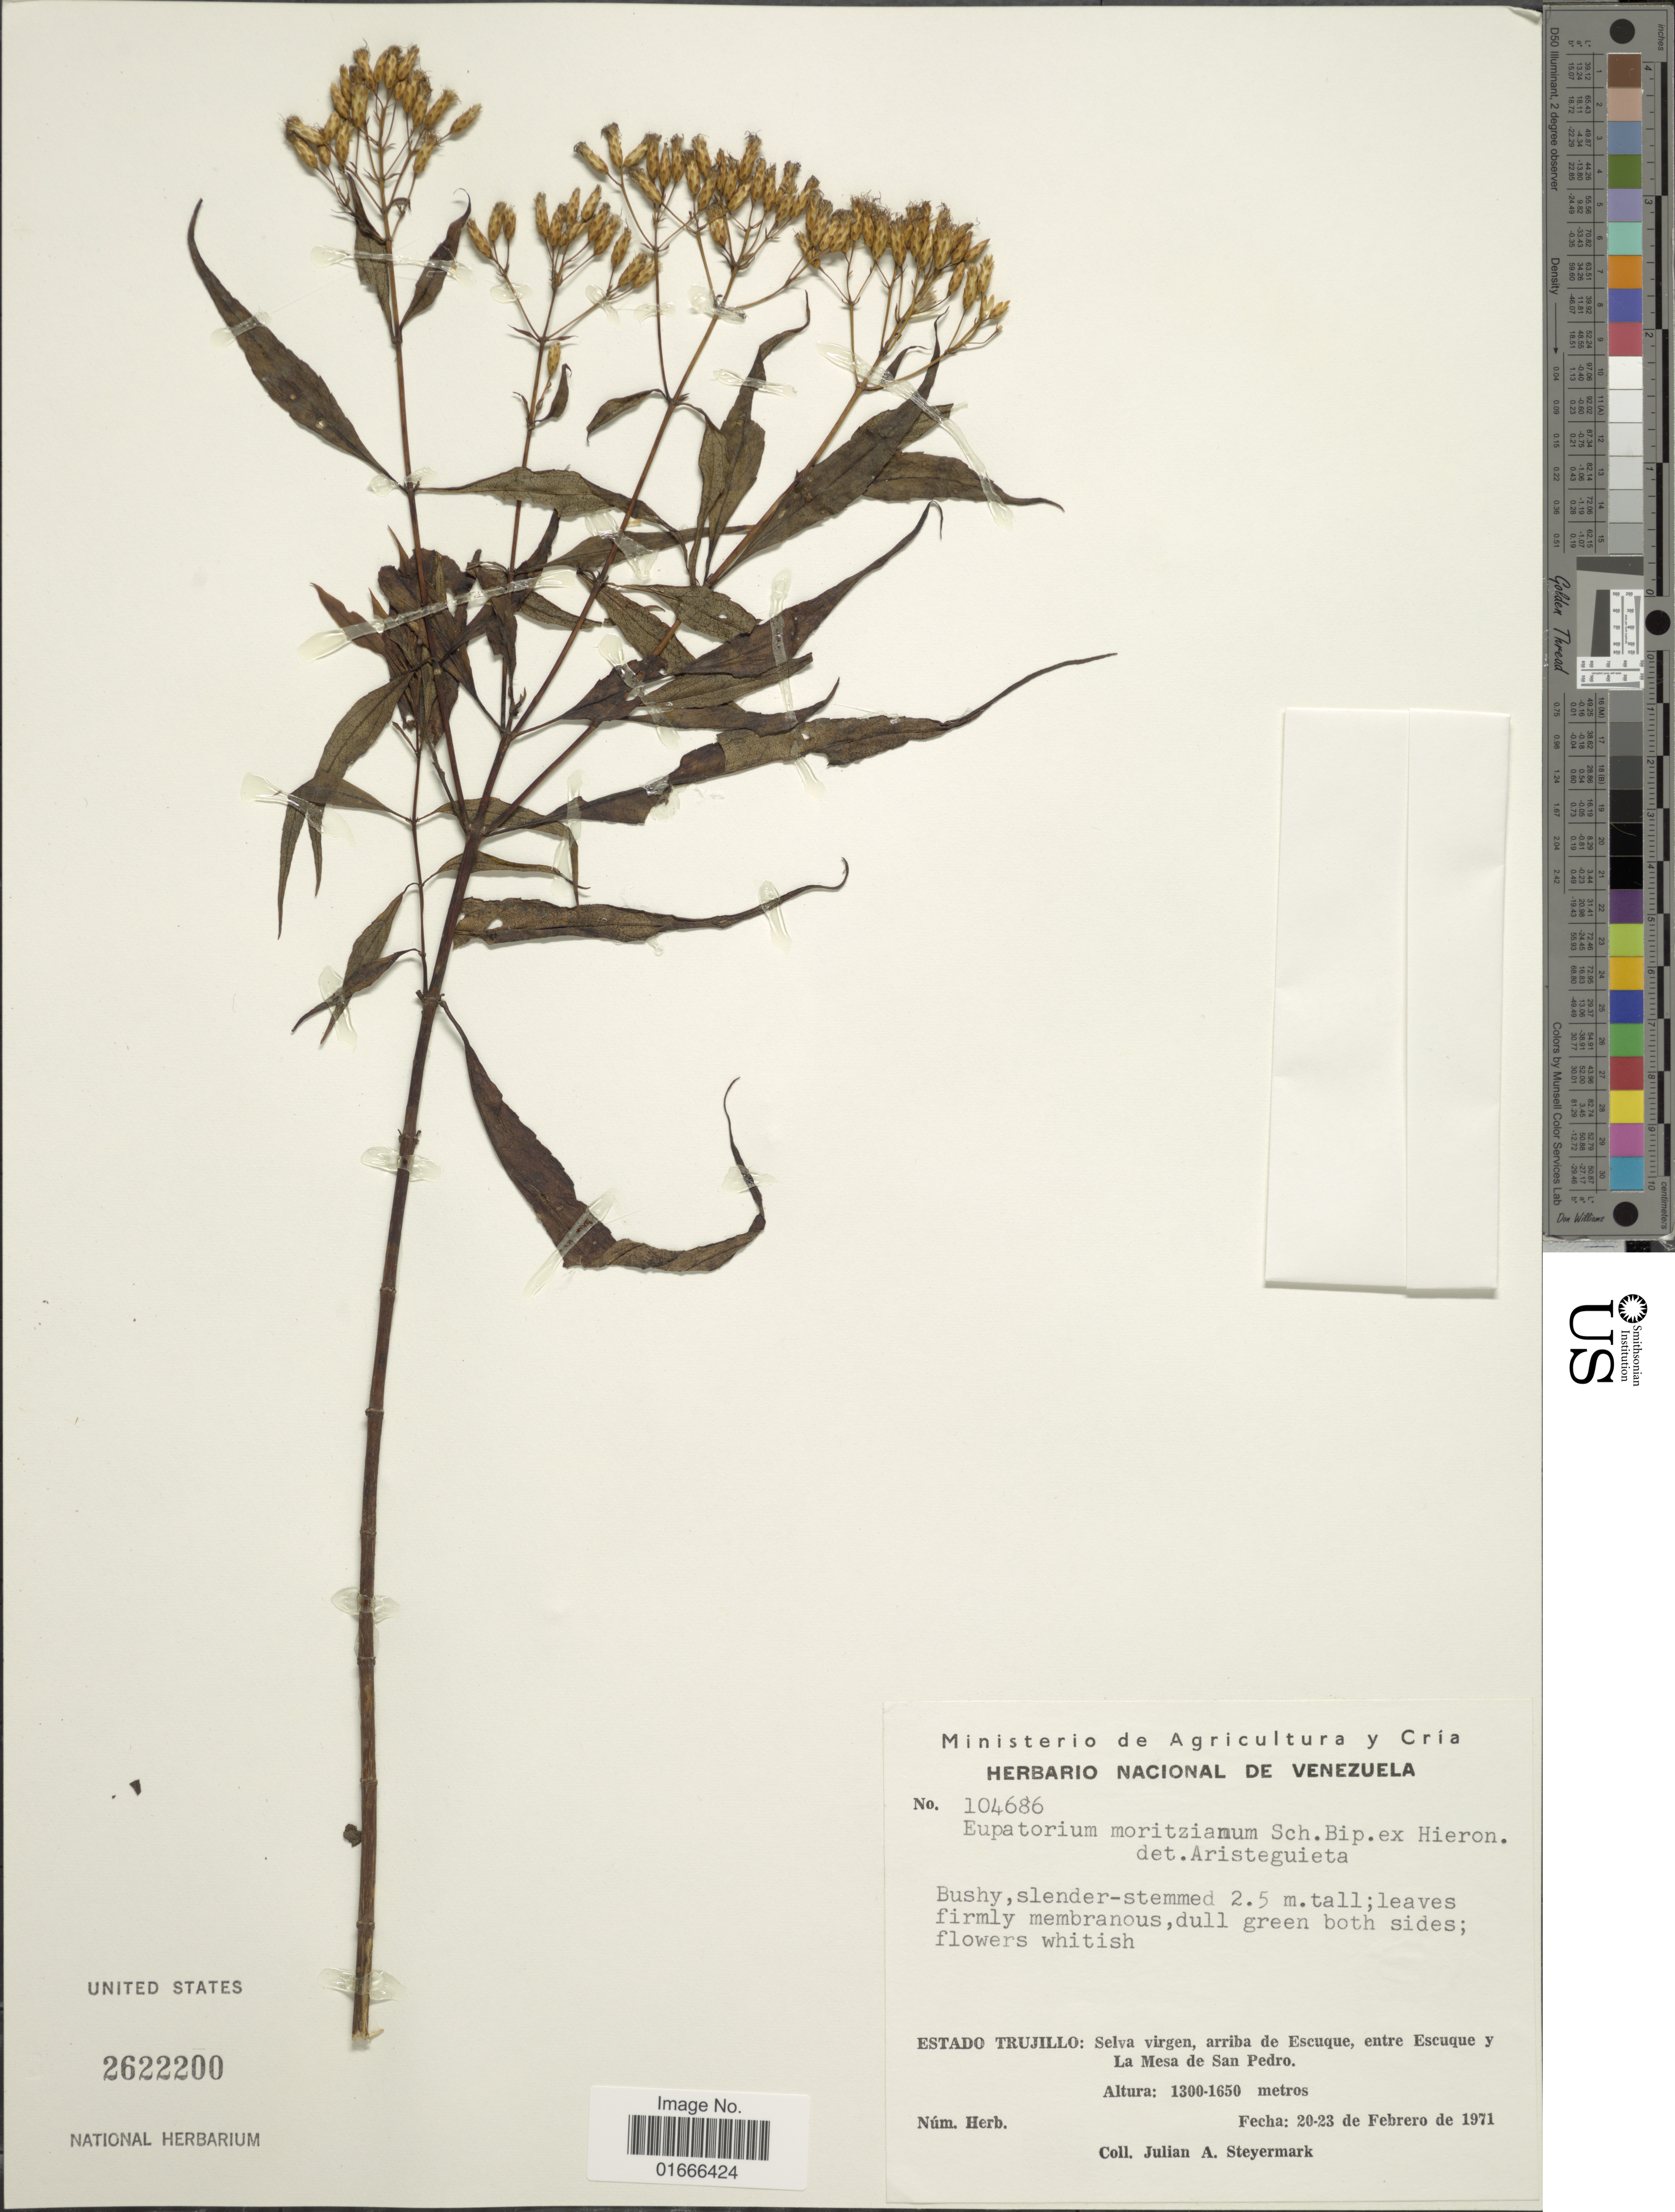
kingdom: Plantae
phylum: Tracheophyta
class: Magnoliopsida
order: Asterales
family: Asteraceae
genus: Chromolaena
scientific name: Chromolaena moritziana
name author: (Sch. Bip.) R.M. King & H. Rob.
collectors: J. Steyermark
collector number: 104686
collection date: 1971-02-20/1971-02-23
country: Venezuela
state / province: Trujillo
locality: Arriba de Escuque, entre Escuque y La Mesa de San Pedro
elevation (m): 1300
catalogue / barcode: US 2622200